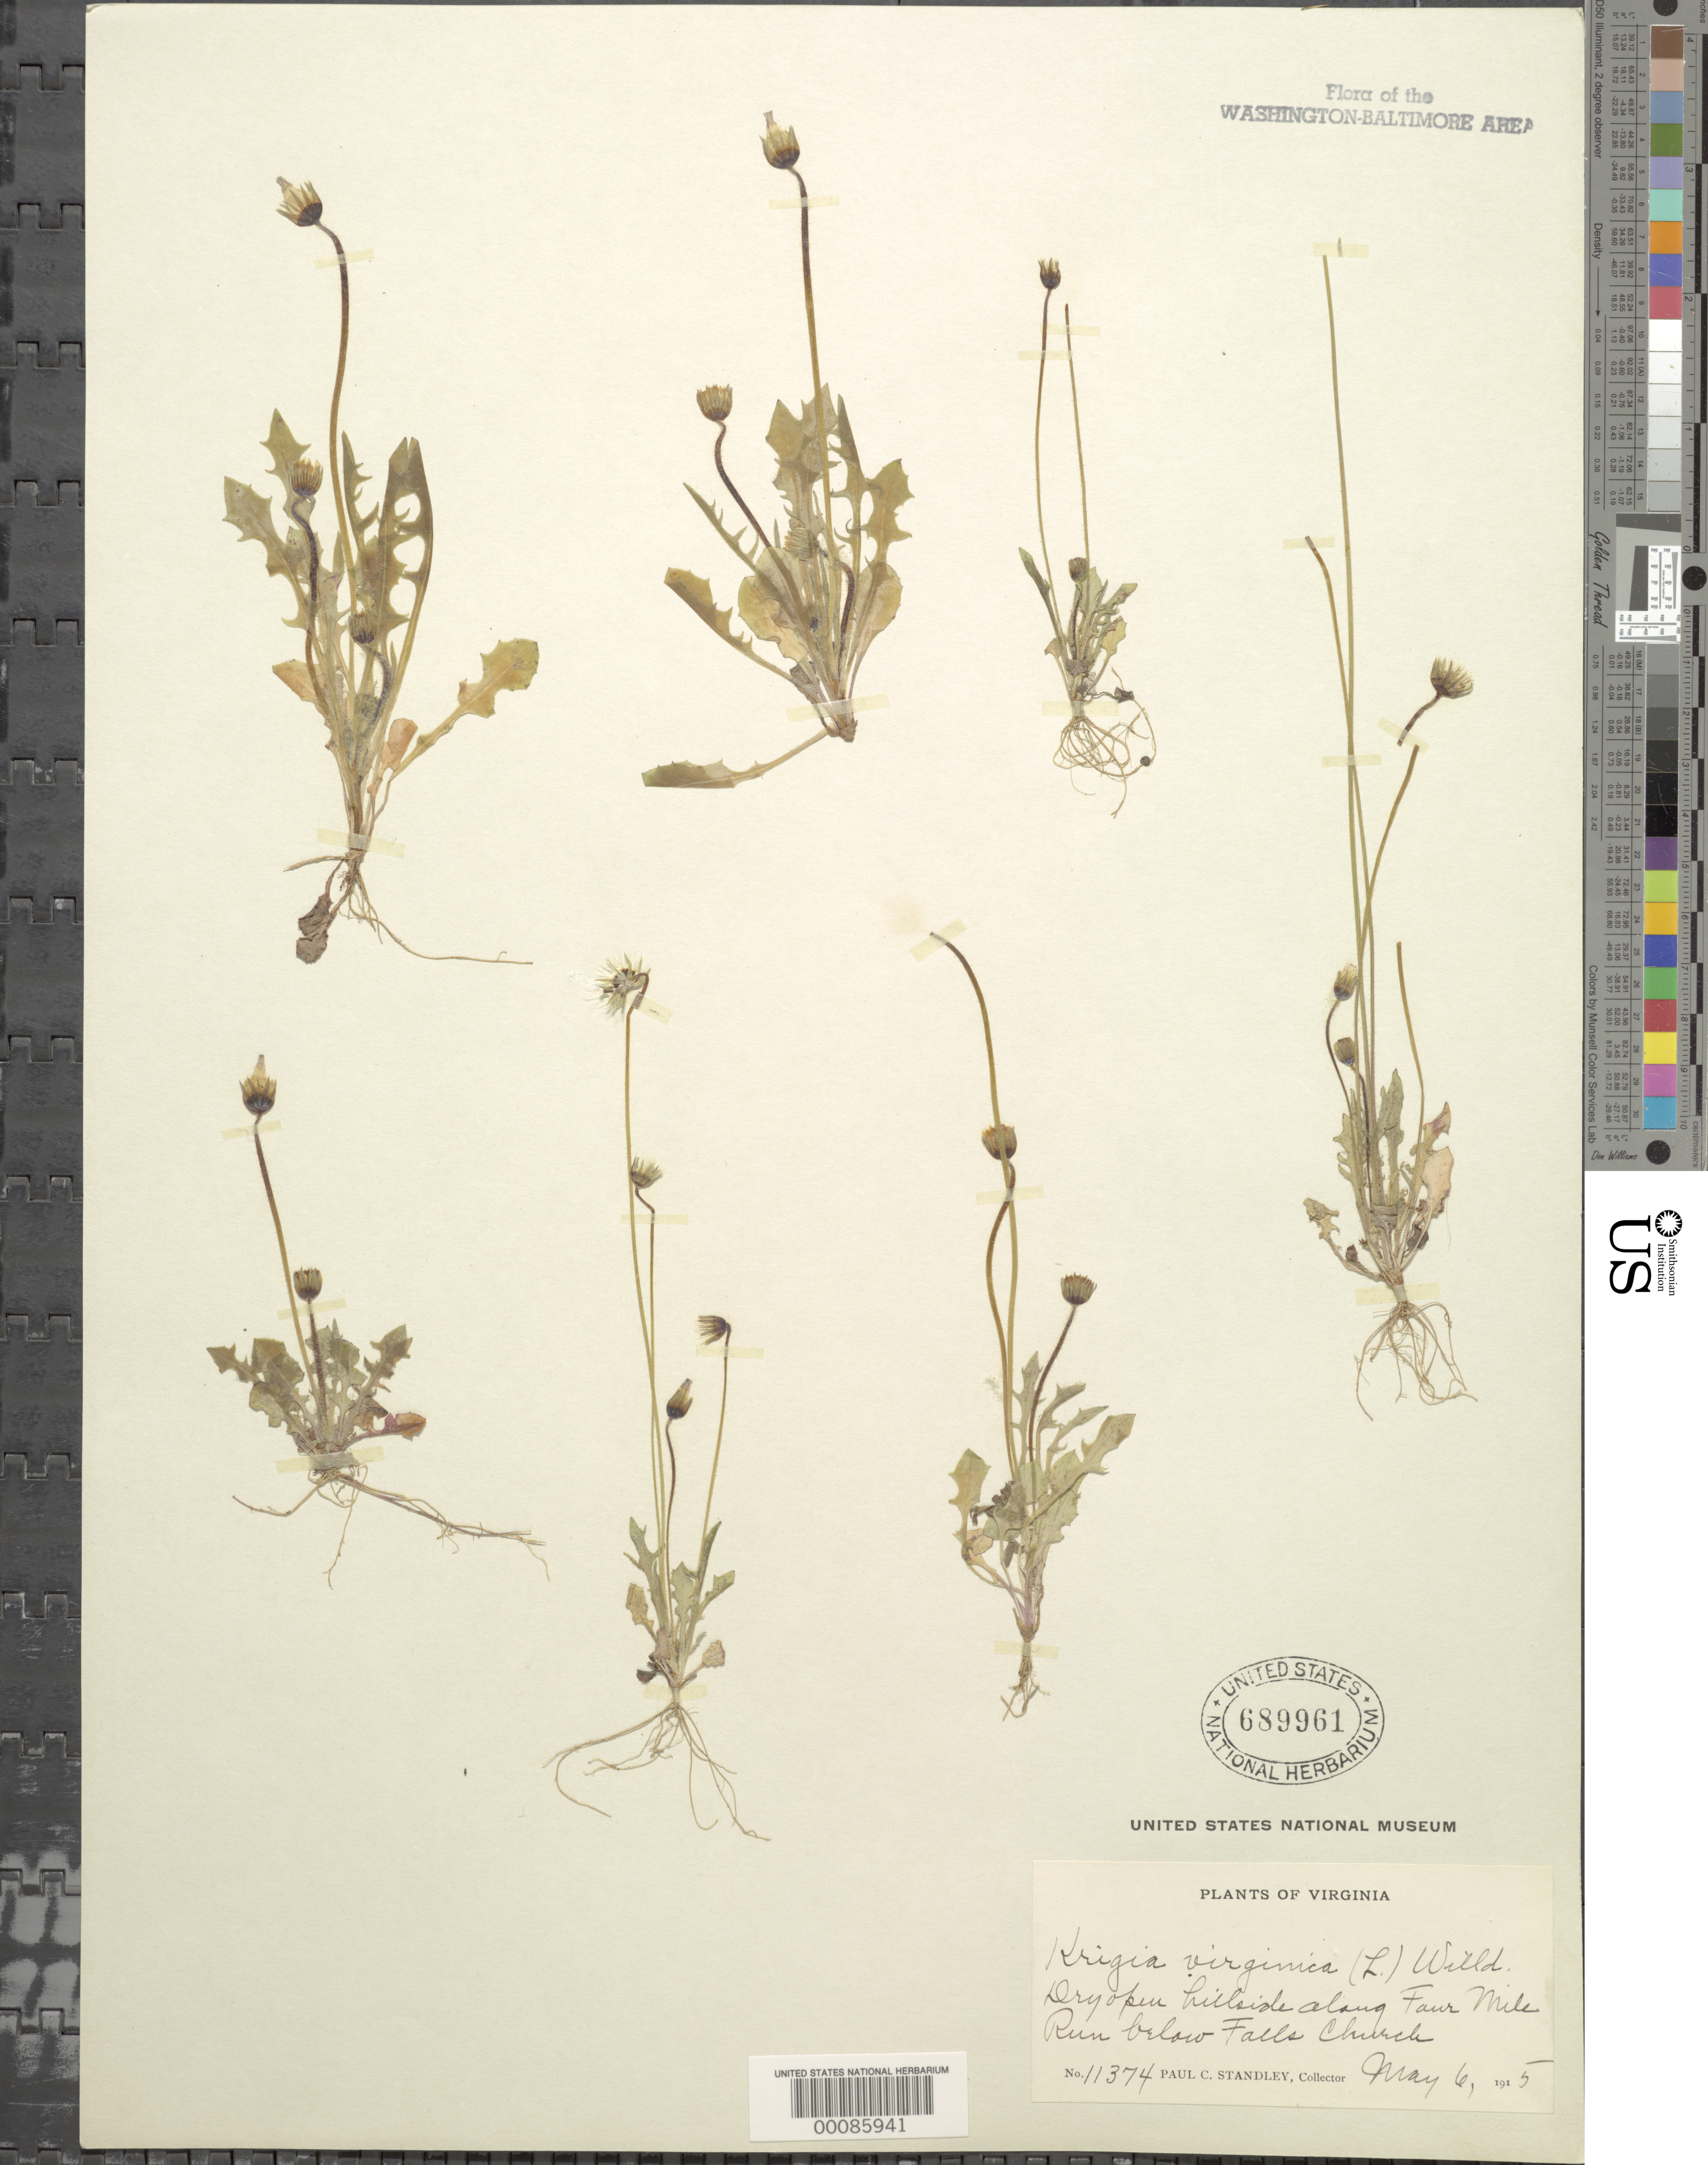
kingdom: Plantae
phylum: Tracheophyta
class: Magnoliopsida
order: Asterales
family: Asteraceae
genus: Krigia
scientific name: Krigia virginica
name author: (L.) Willd.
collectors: P. C. Standley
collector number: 11374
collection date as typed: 06 May 1915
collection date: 1915-05-06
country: United States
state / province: Virginia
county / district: Arlington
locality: Four Mile Run below Falls Church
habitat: Dry open hillside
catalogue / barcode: US 689961